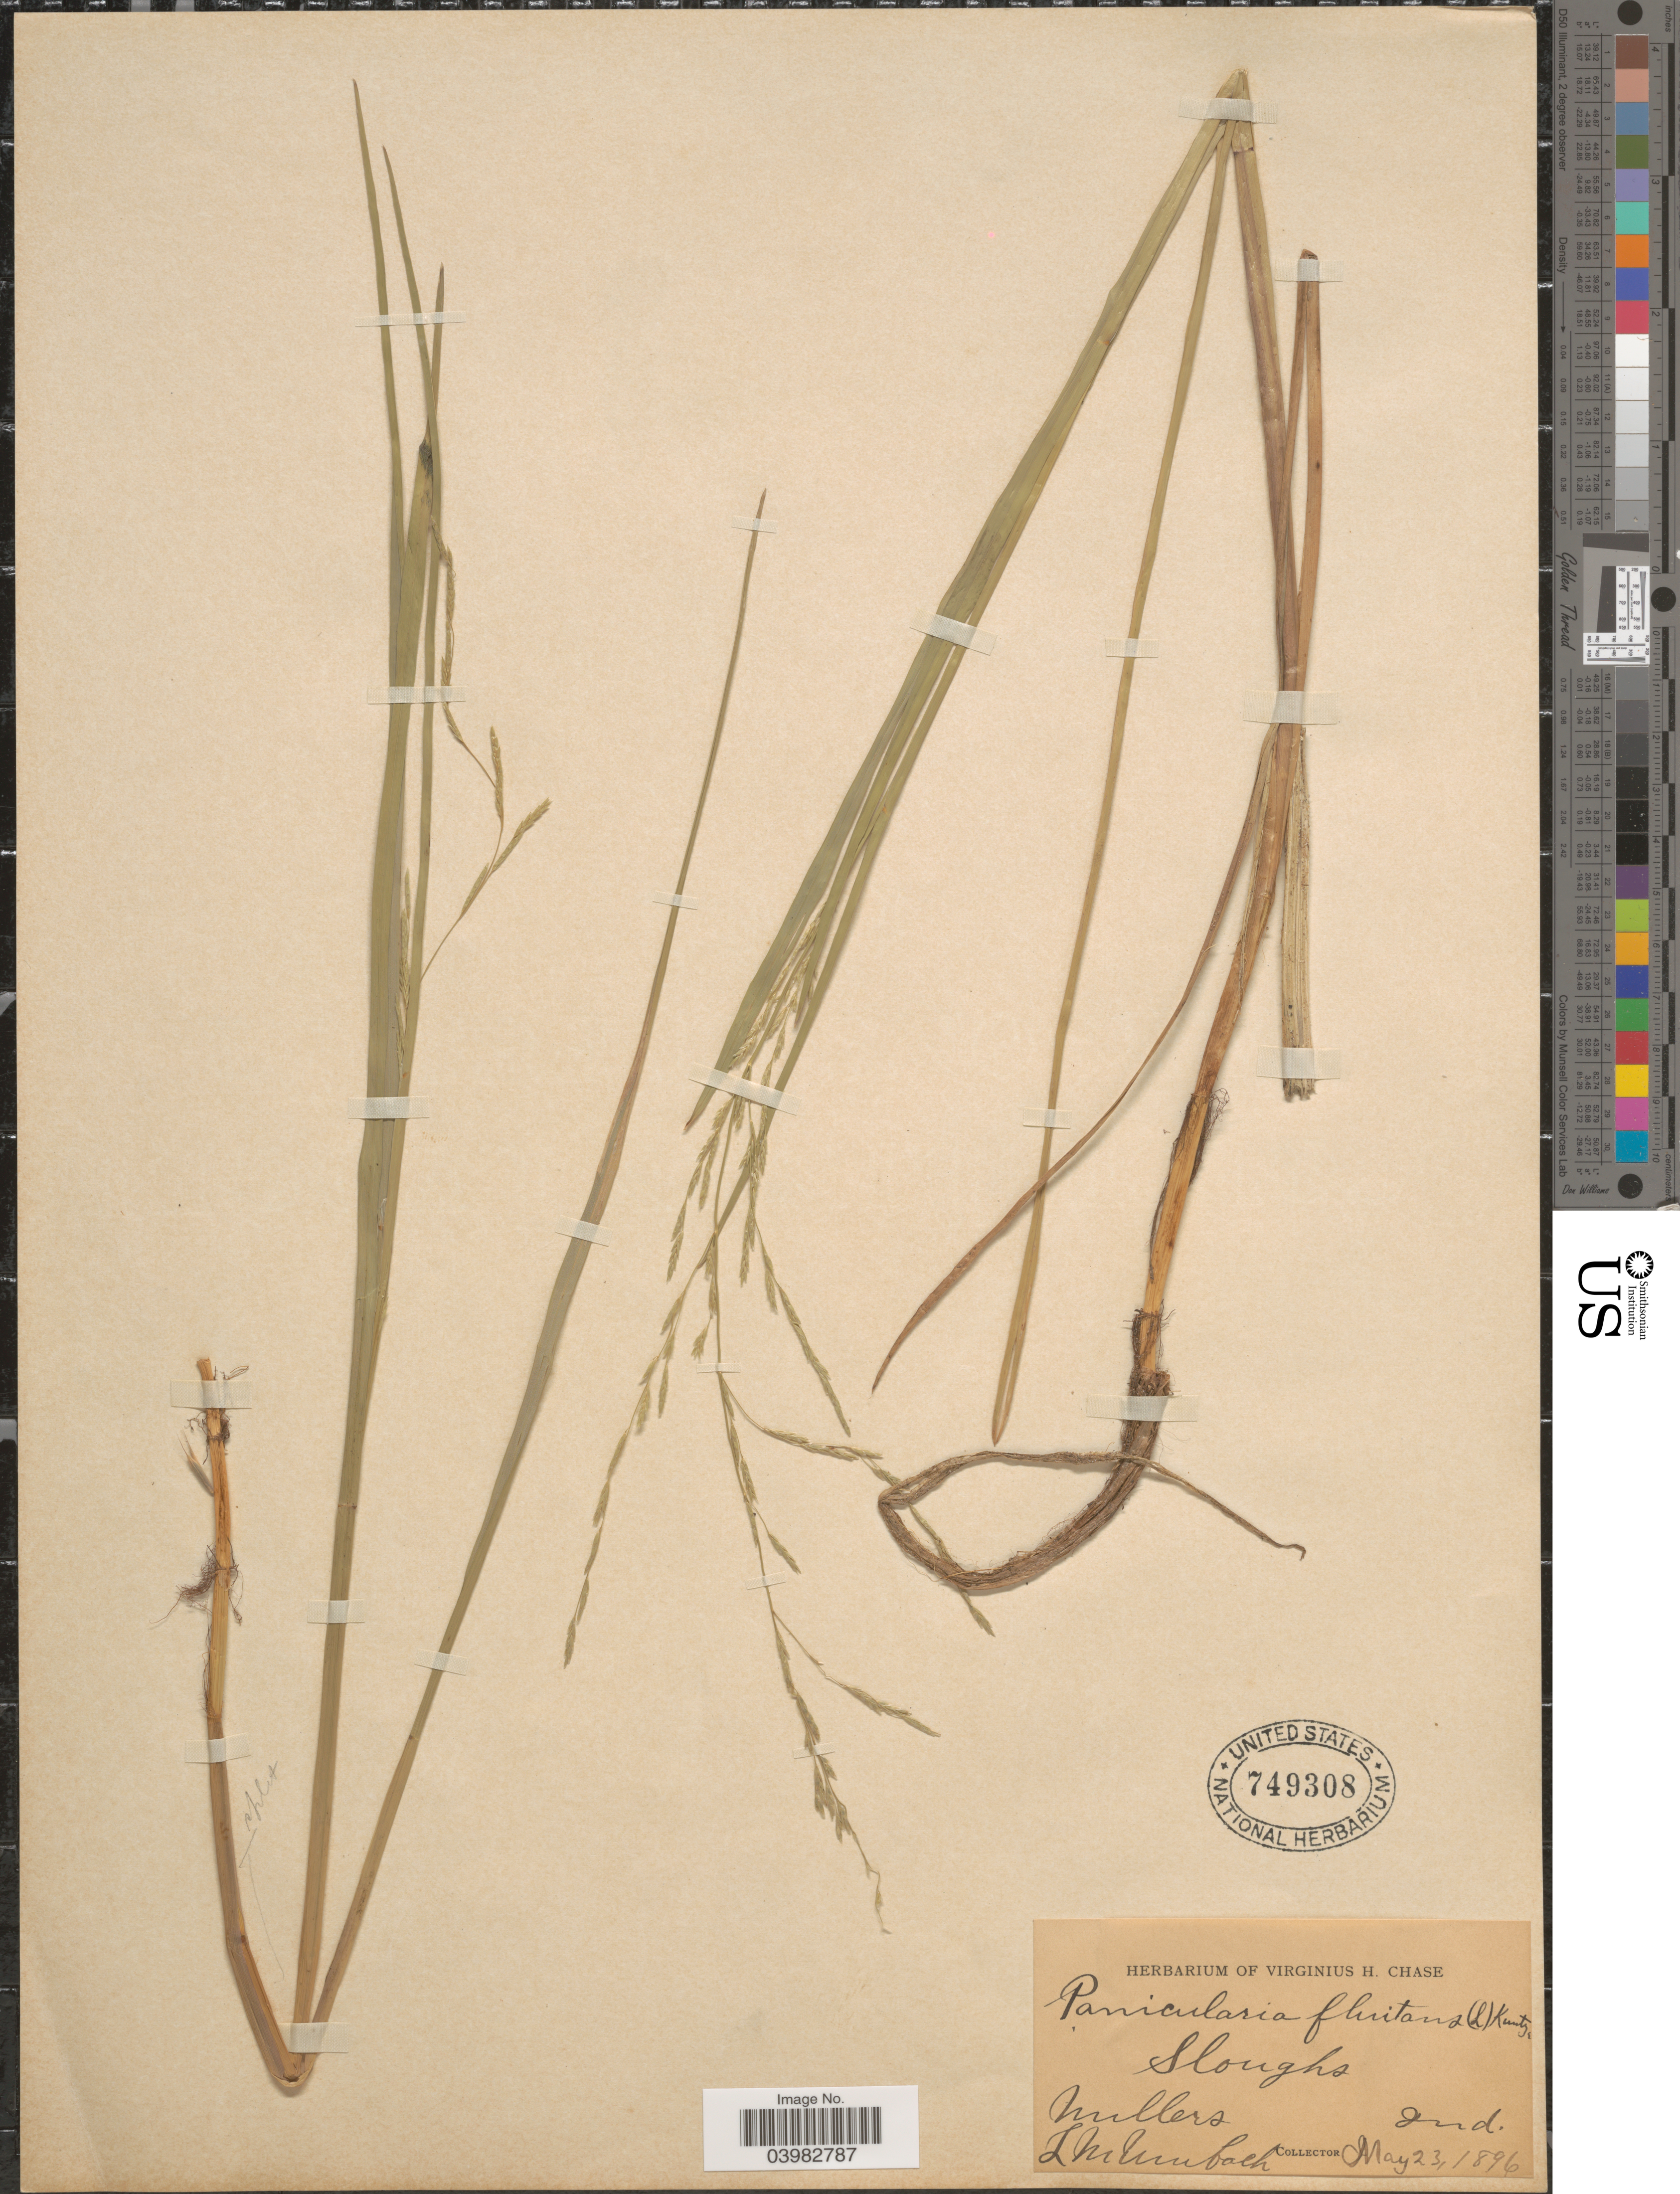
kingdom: Plantae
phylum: Tracheophyta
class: Liliopsida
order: Poales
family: Poaceae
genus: Glyceria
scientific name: Glyceria borealis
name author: (Nash) Batchelder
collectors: L. M. Umbach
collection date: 1896-05-23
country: United States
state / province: Indiana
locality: Sloughs, Millers.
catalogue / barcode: US 749308